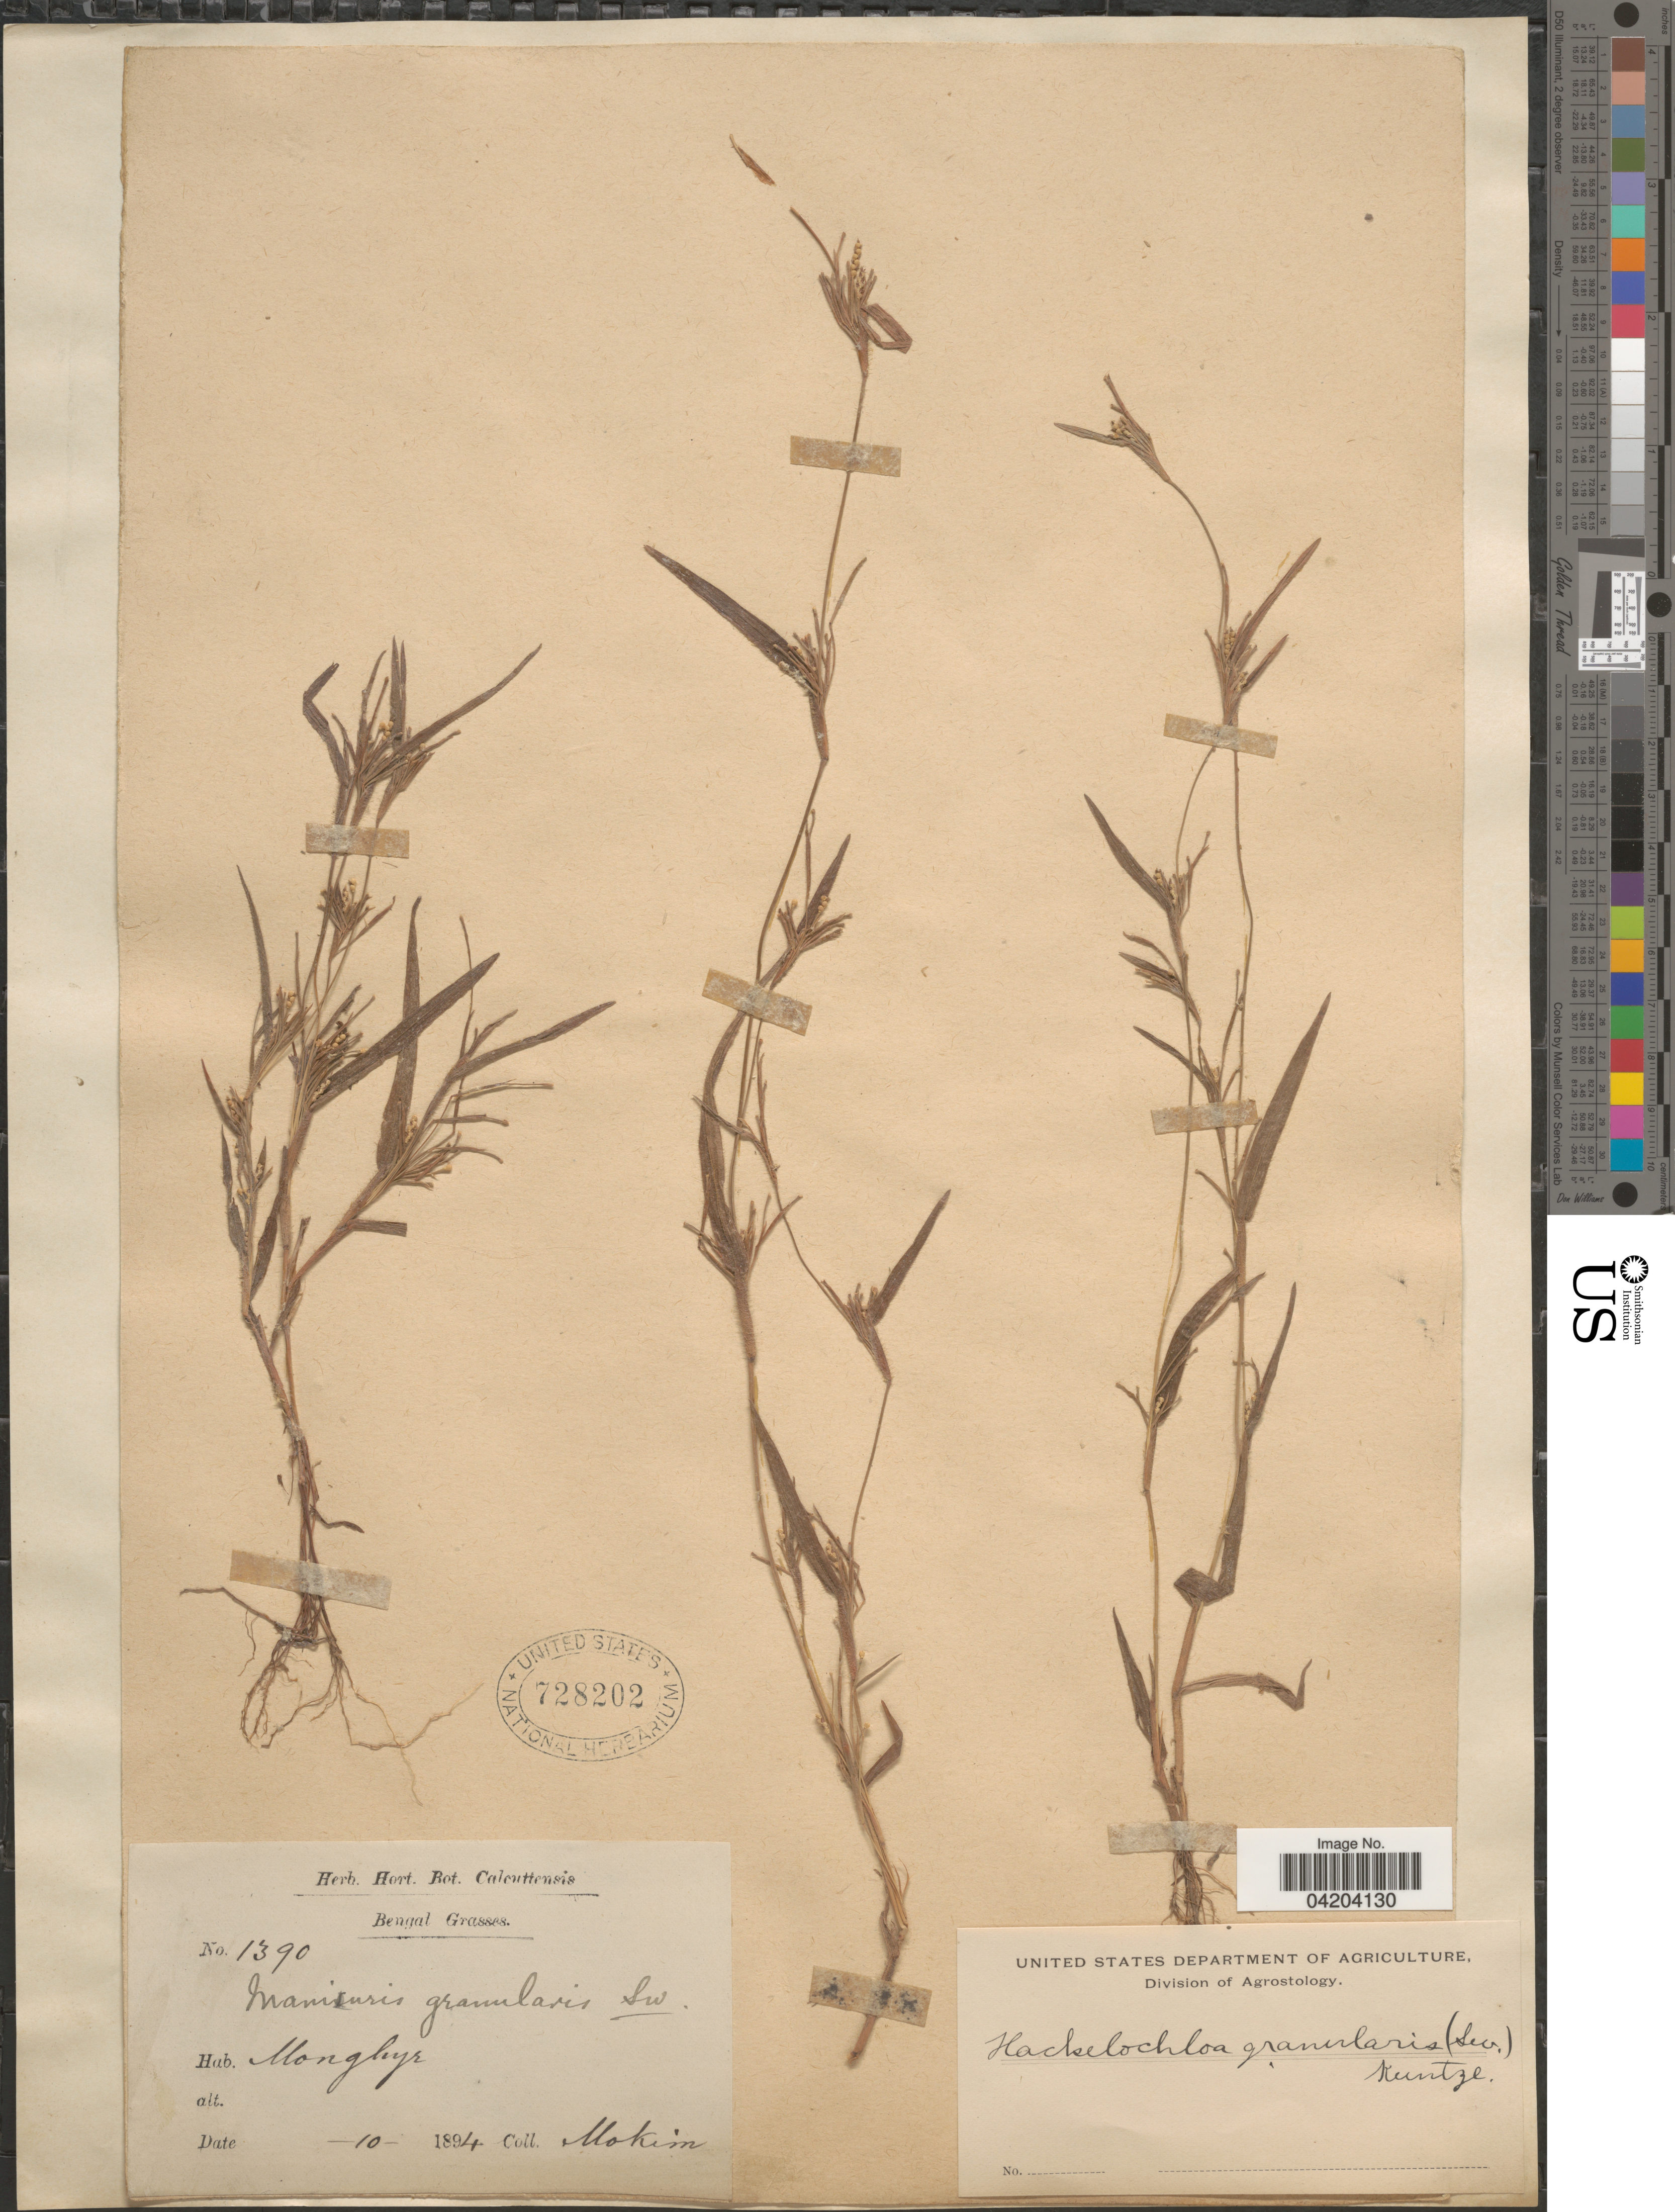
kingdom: Plantae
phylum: Tracheophyta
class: Liliopsida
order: Poales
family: Poaceae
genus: Mnesithea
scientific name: Mnesithea granularis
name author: (L.) de Koning & Sosef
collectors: -. Mokim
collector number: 1390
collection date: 1894-10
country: India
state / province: Bihar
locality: Bengal. Monghyr.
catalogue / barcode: US 728202